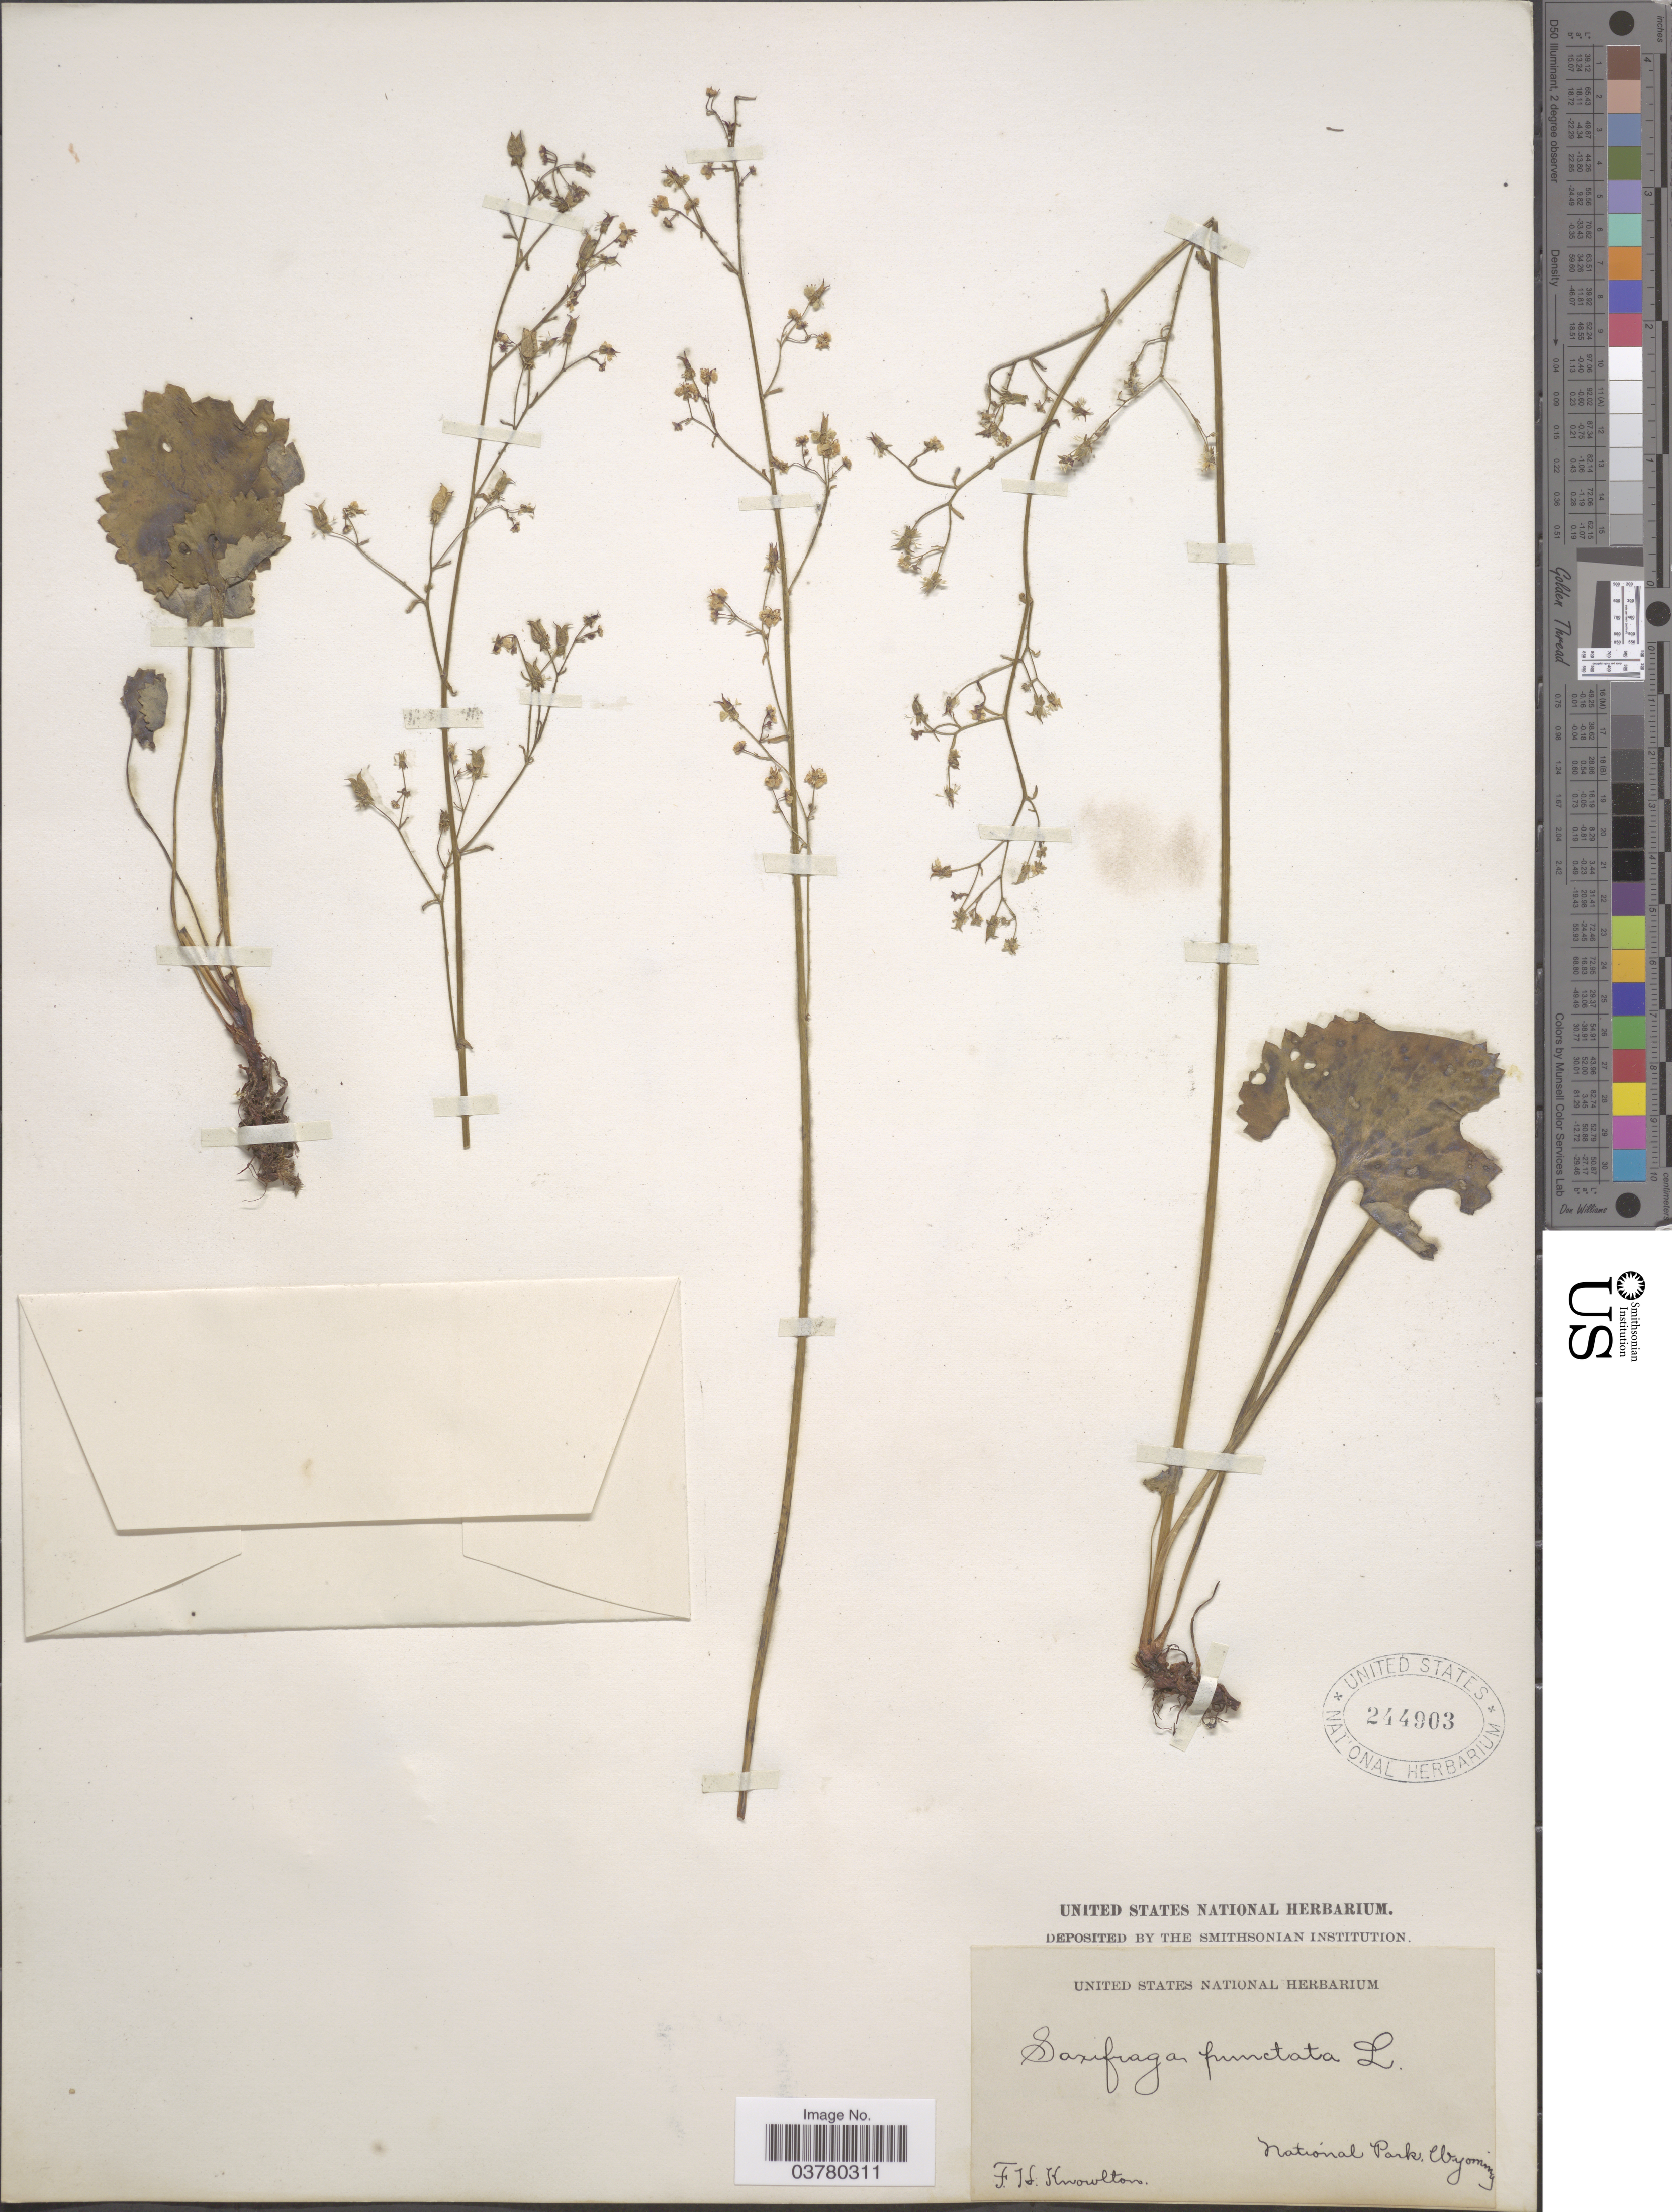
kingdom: Plantae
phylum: Tracheophyta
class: Magnoliopsida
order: Saxifragales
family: Saxifragaceae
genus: Micranthes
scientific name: Micranthes odontoloma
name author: (Piper) A. Heller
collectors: F. H. Knowlton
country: United States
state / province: Wyoming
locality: National Park.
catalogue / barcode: US 244903